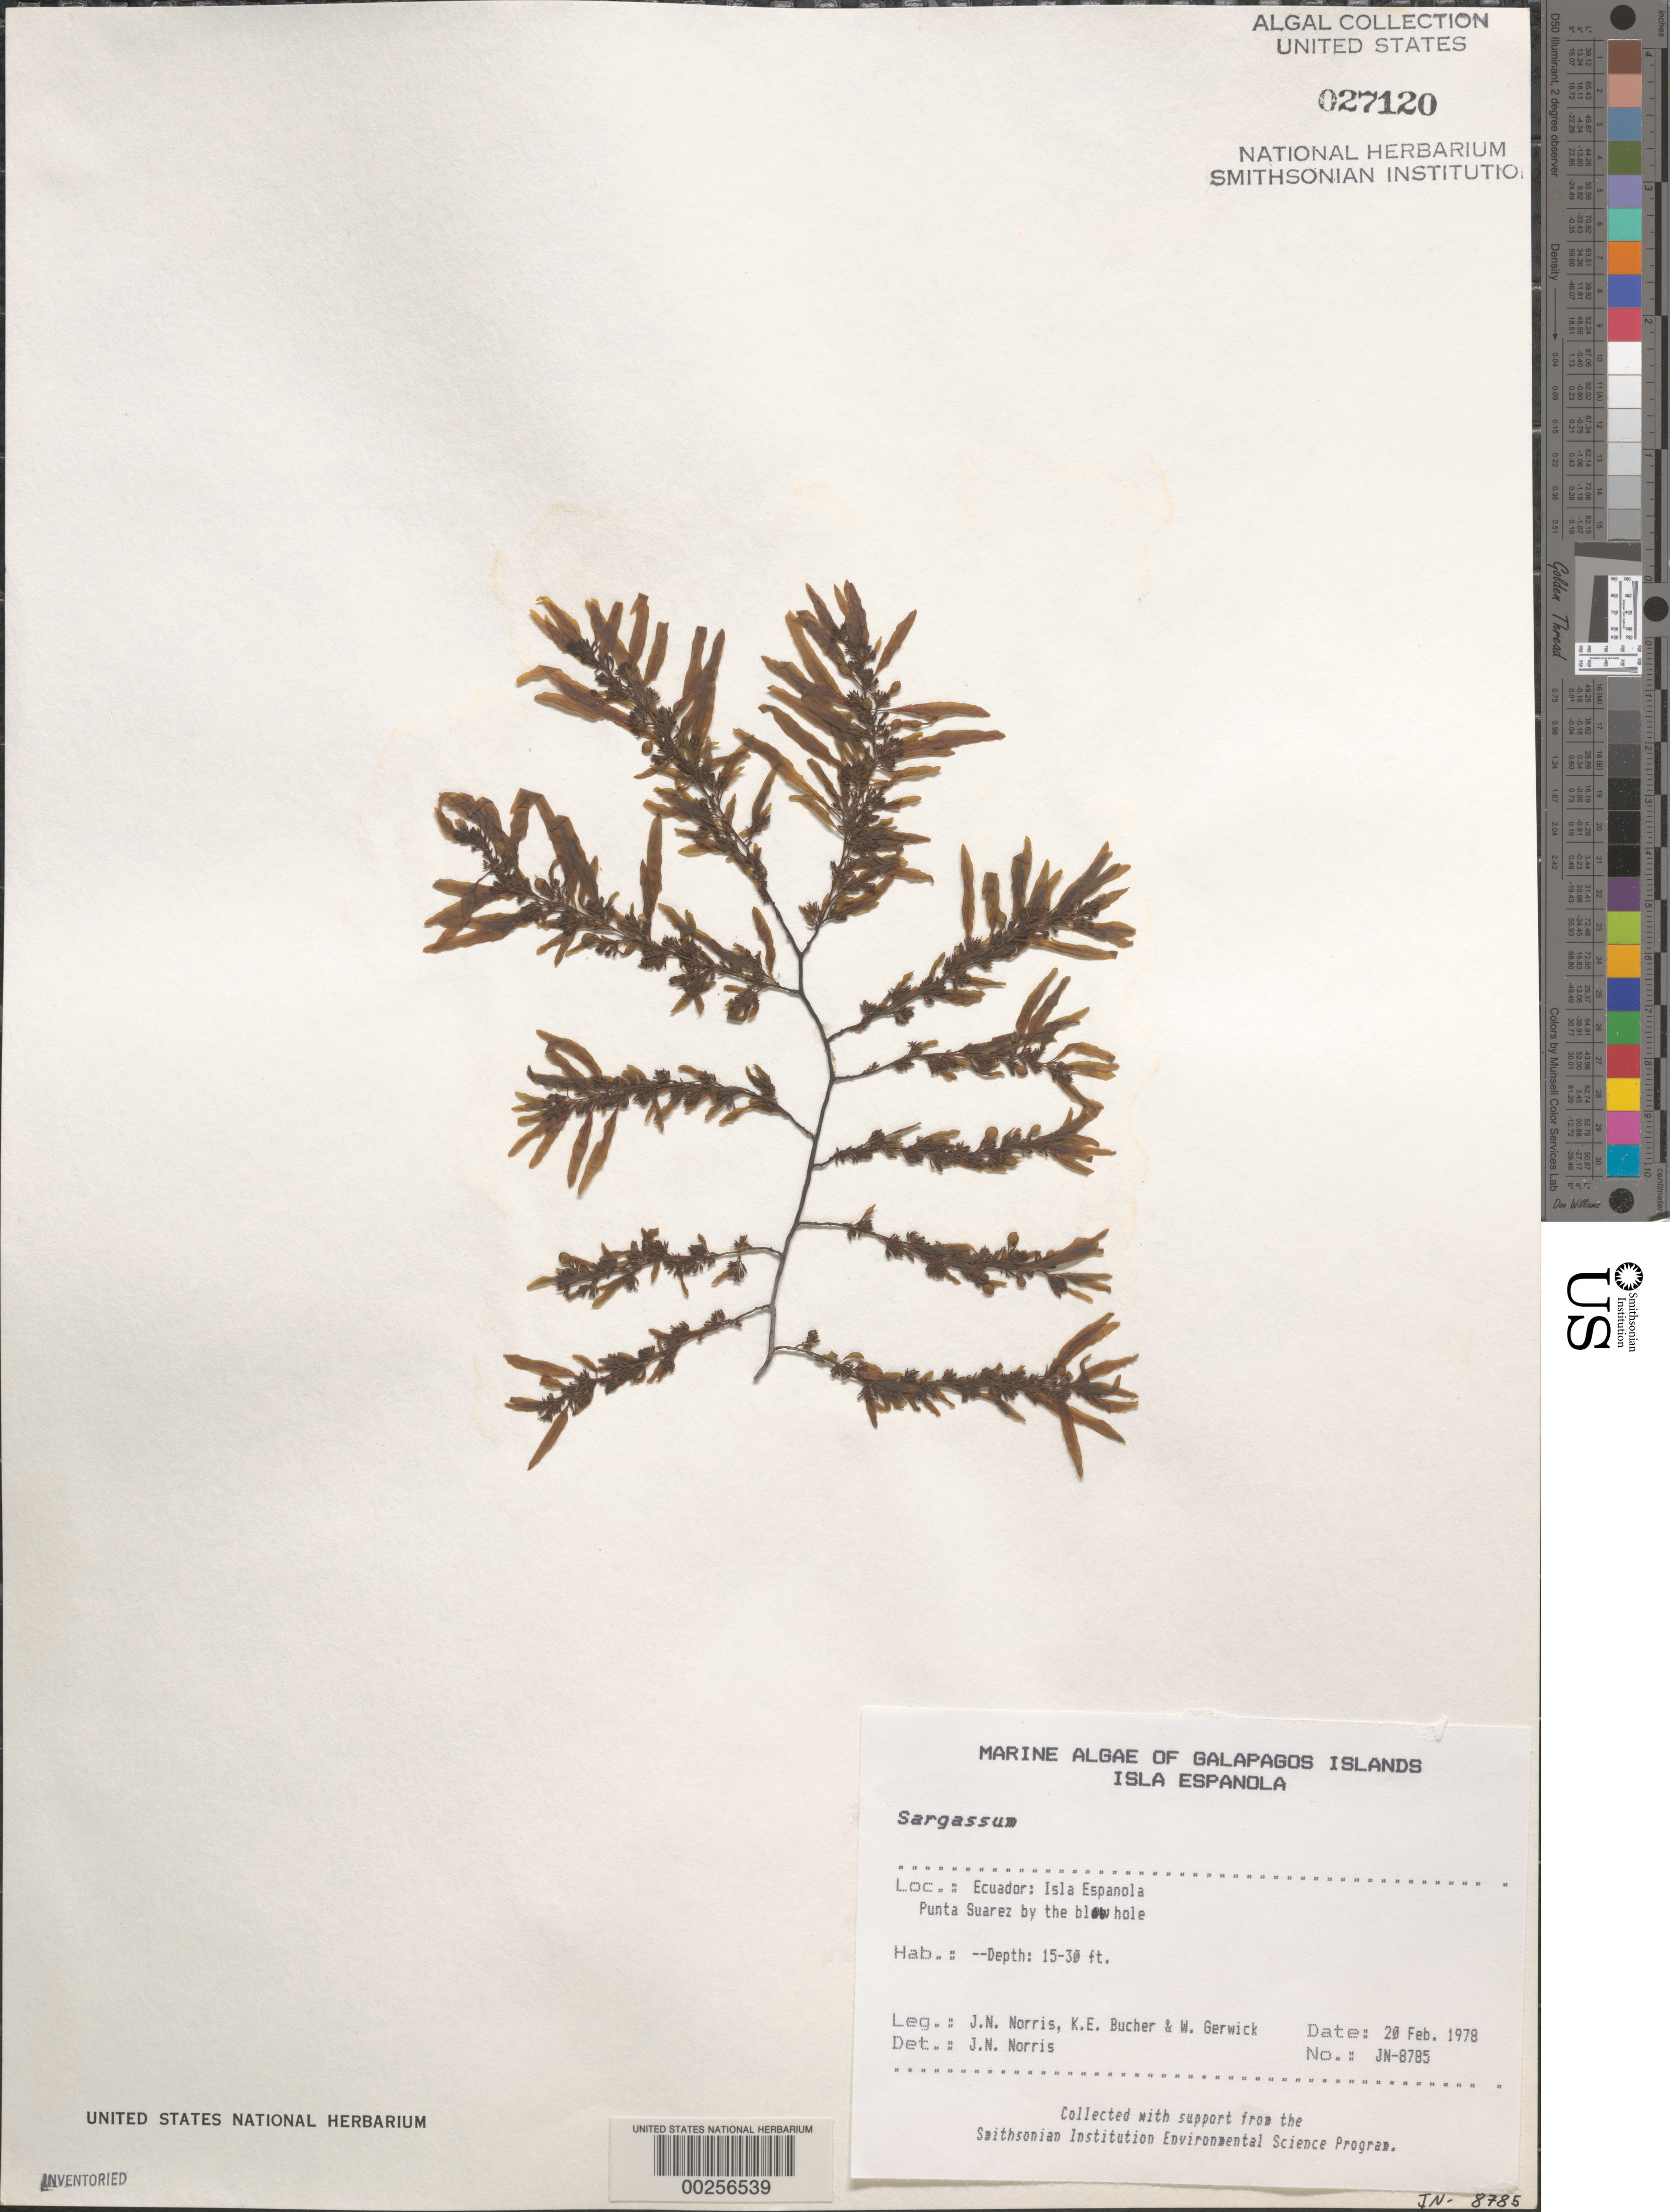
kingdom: Chromista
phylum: Ochrophyta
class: Phaeophyceae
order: Fucales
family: Sargassaceae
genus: Sargassum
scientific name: Sargassum sp.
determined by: Norris, James N.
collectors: J. N. Norris, K. E. Bucher & W. Gerwick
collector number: JN-8785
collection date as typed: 20 Feb 1978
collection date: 1978-02-20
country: Ecuador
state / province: Colón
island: Española [Hood]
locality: Punta Suarez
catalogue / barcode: US 27120